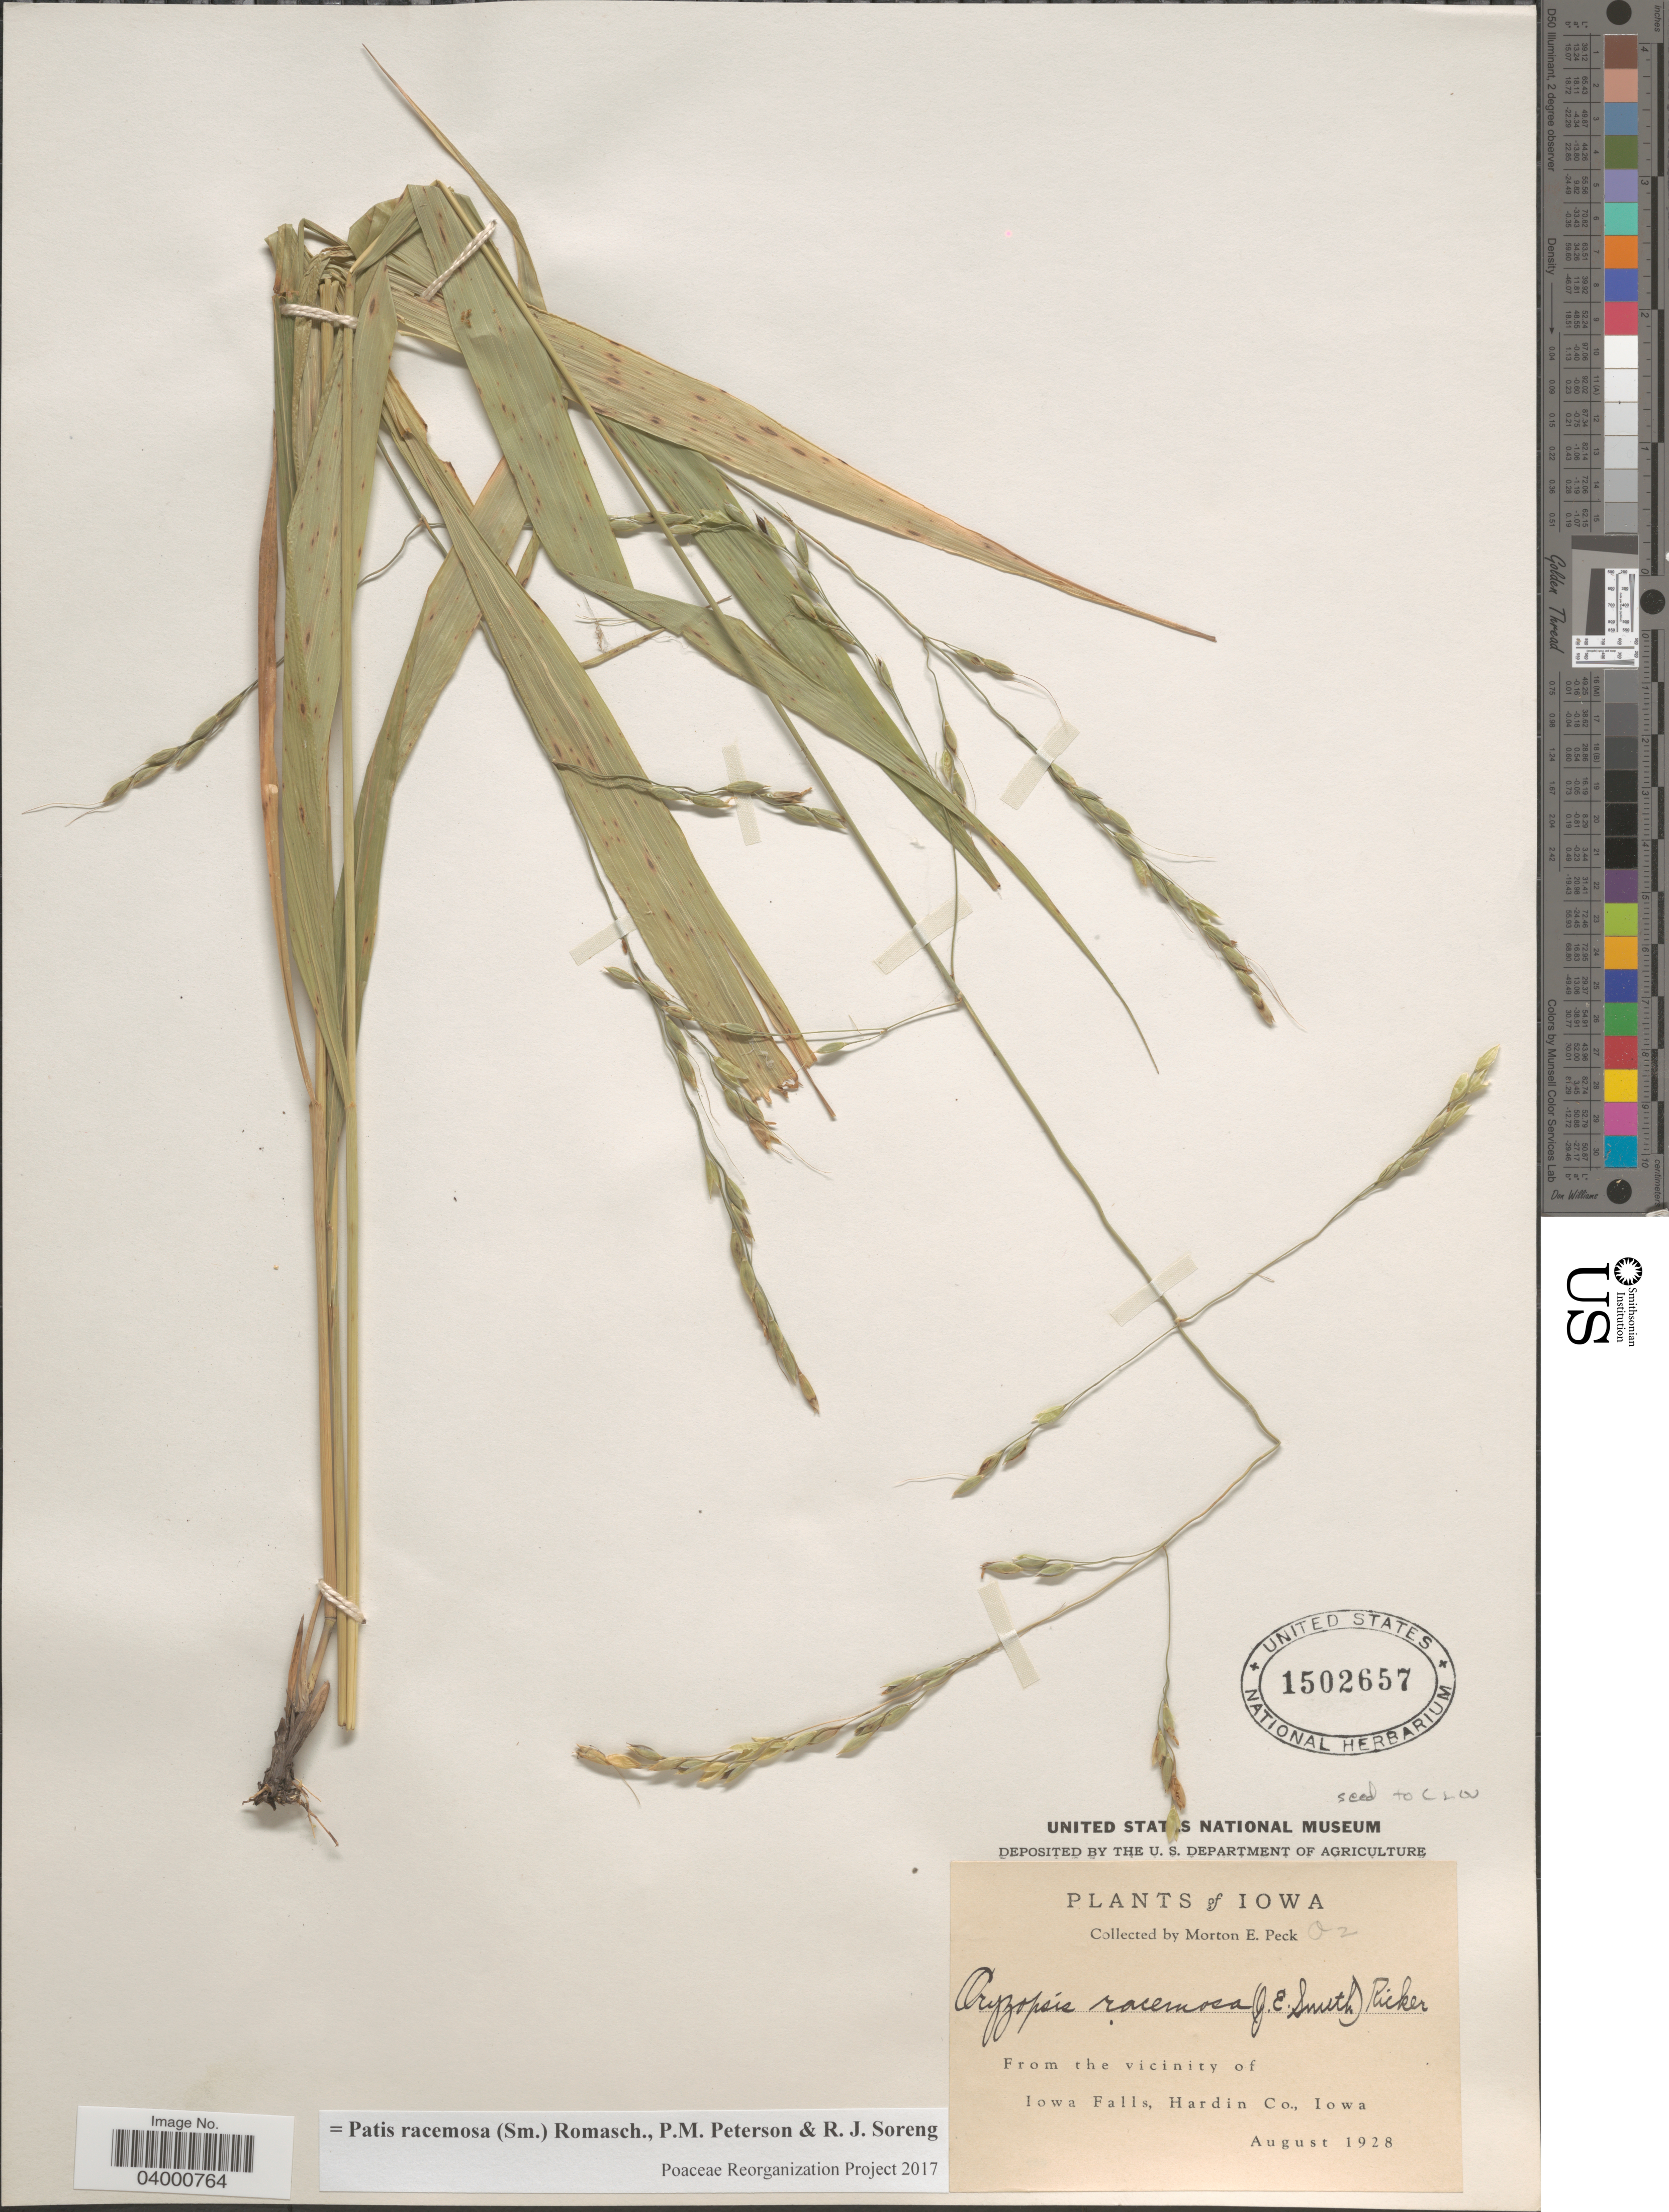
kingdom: Plantae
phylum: Tracheophyta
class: Liliopsida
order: Poales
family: Poaceae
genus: Patis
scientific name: Patis racemosa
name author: (Sm.) Romasch. et al.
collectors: M. E. Peck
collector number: O2?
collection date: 1928-08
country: United States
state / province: Iowa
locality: From the vicinity of Iowa Falls, Hardin Co.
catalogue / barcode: US 1502657